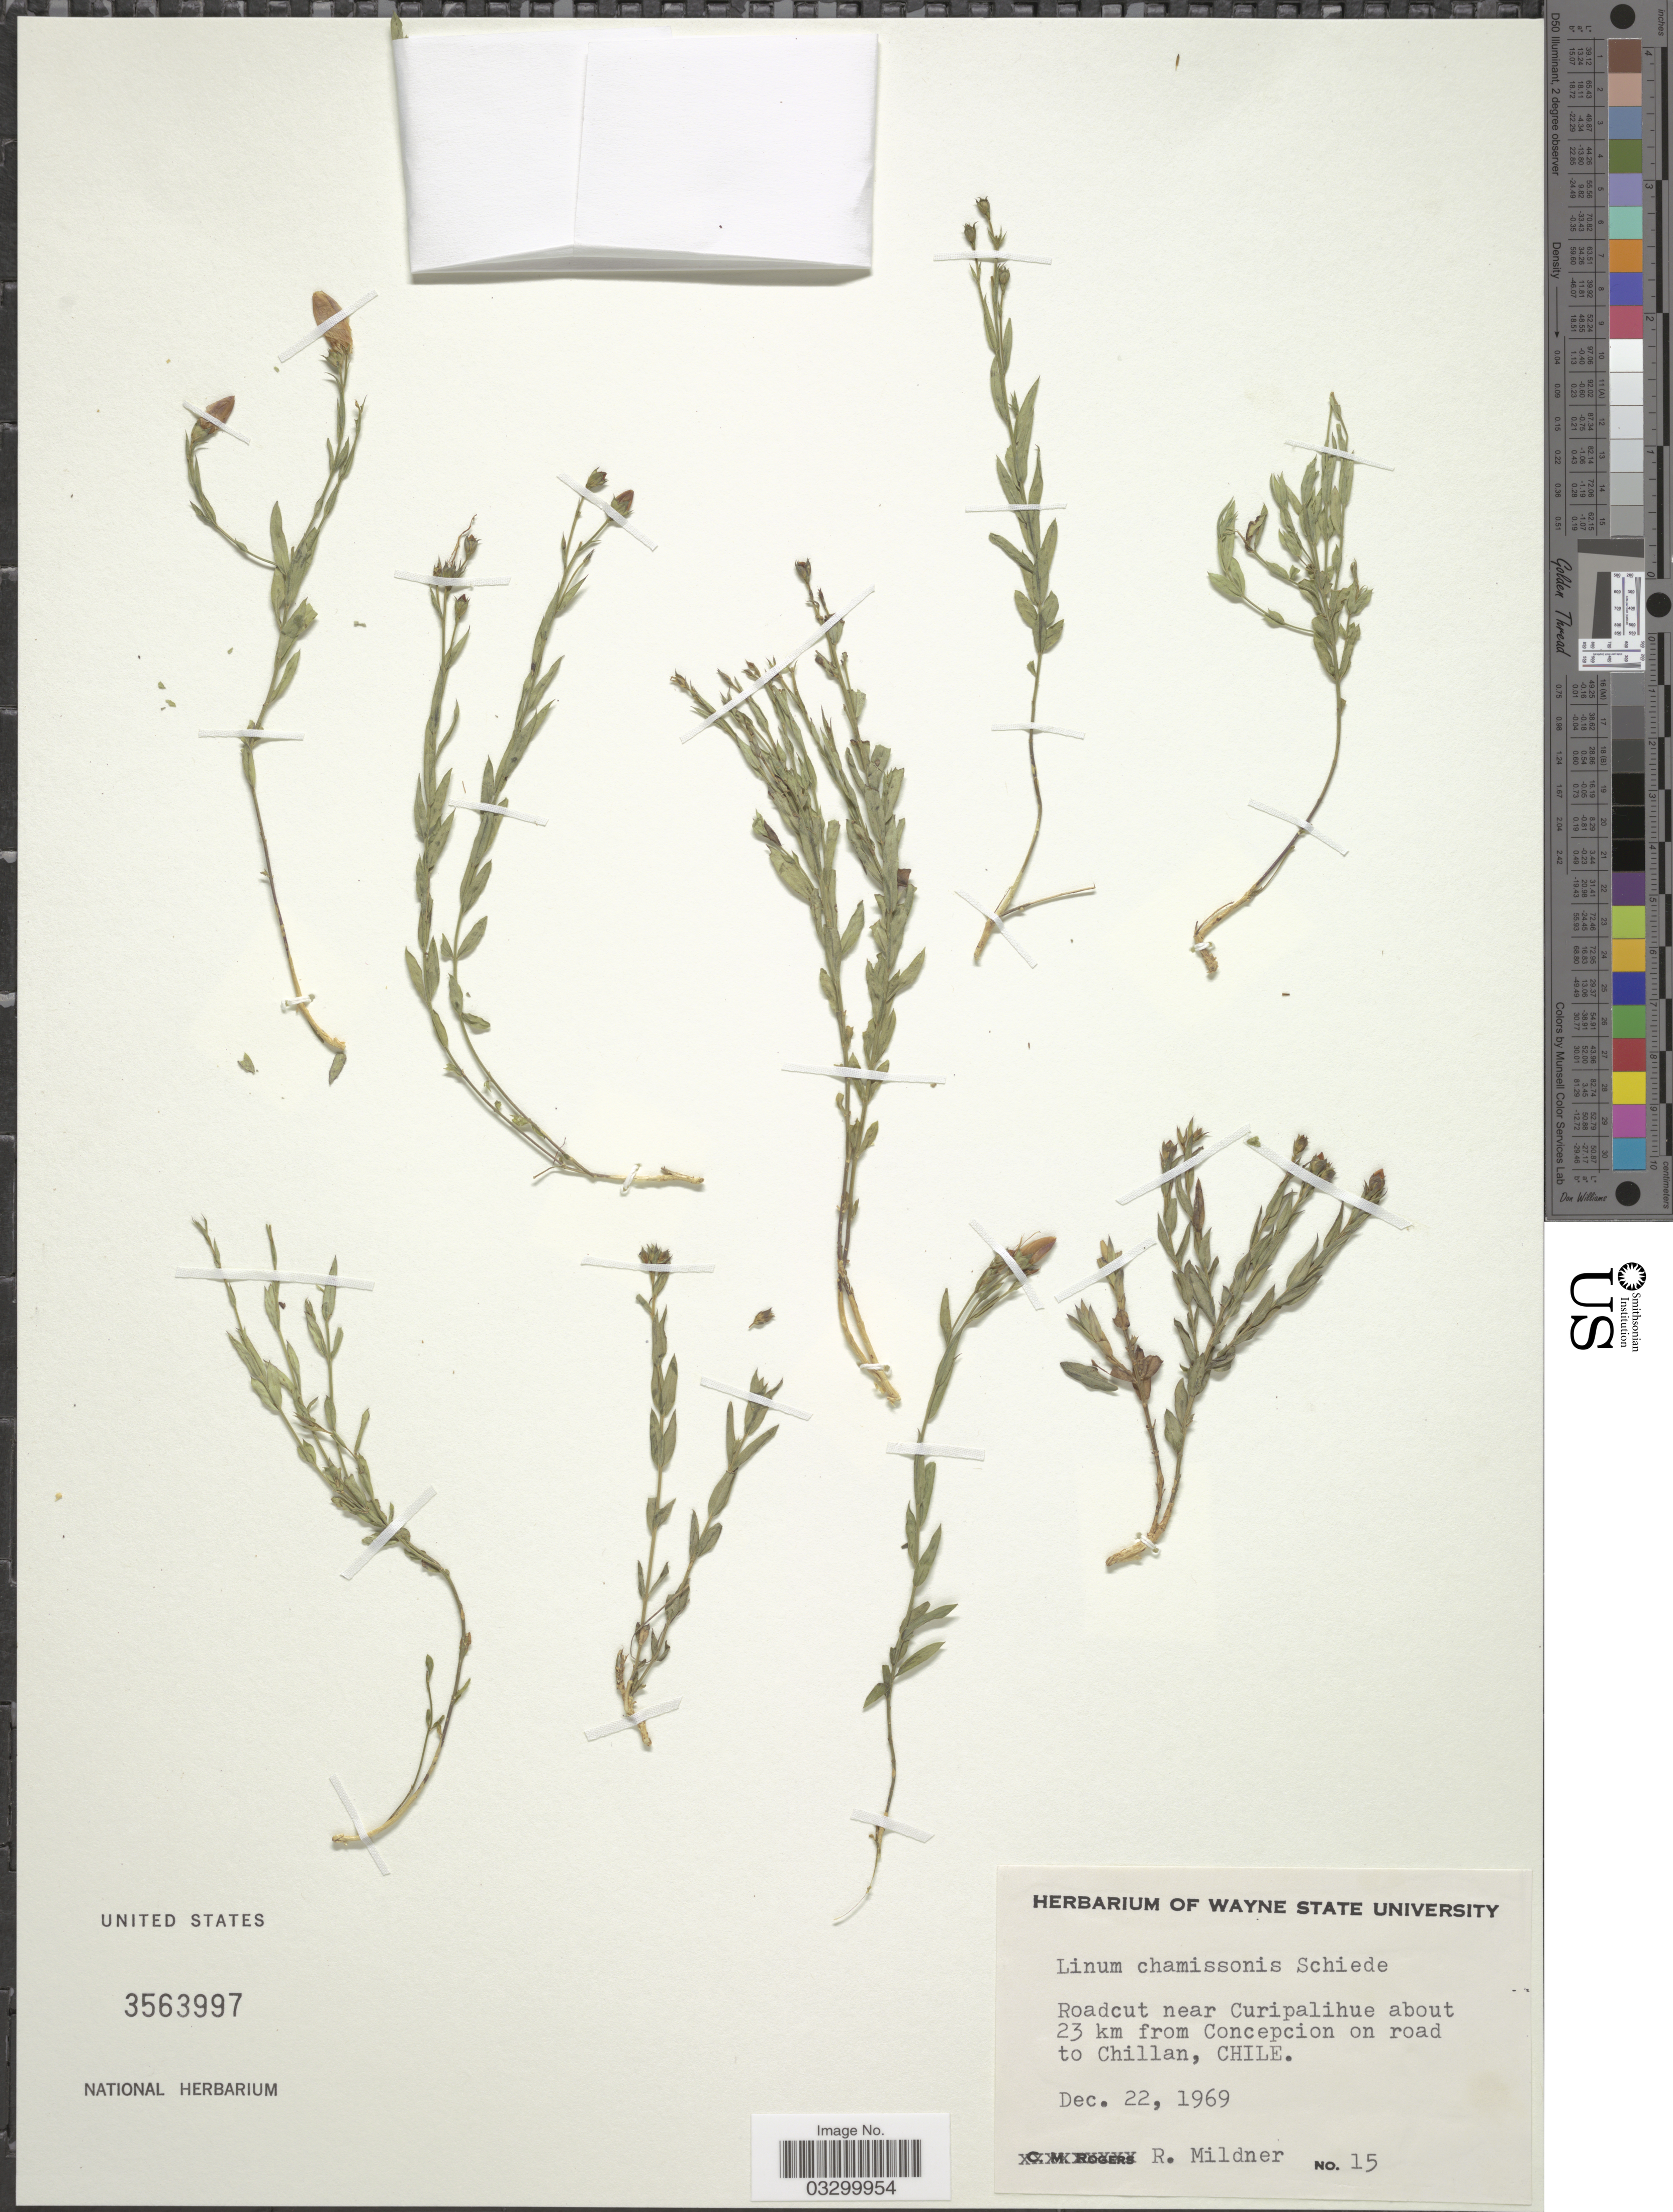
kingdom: Plantae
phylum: Tracheophyta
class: Magnoliopsida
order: Malpighiales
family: Linaceae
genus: Linum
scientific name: Linum chamissonis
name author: Schiede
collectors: R. Mildner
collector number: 15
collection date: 1969-12-22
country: Chile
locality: Roadcut near Curipalihue about 23 km from Concepcion on road to Chillan.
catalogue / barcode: US 3563997